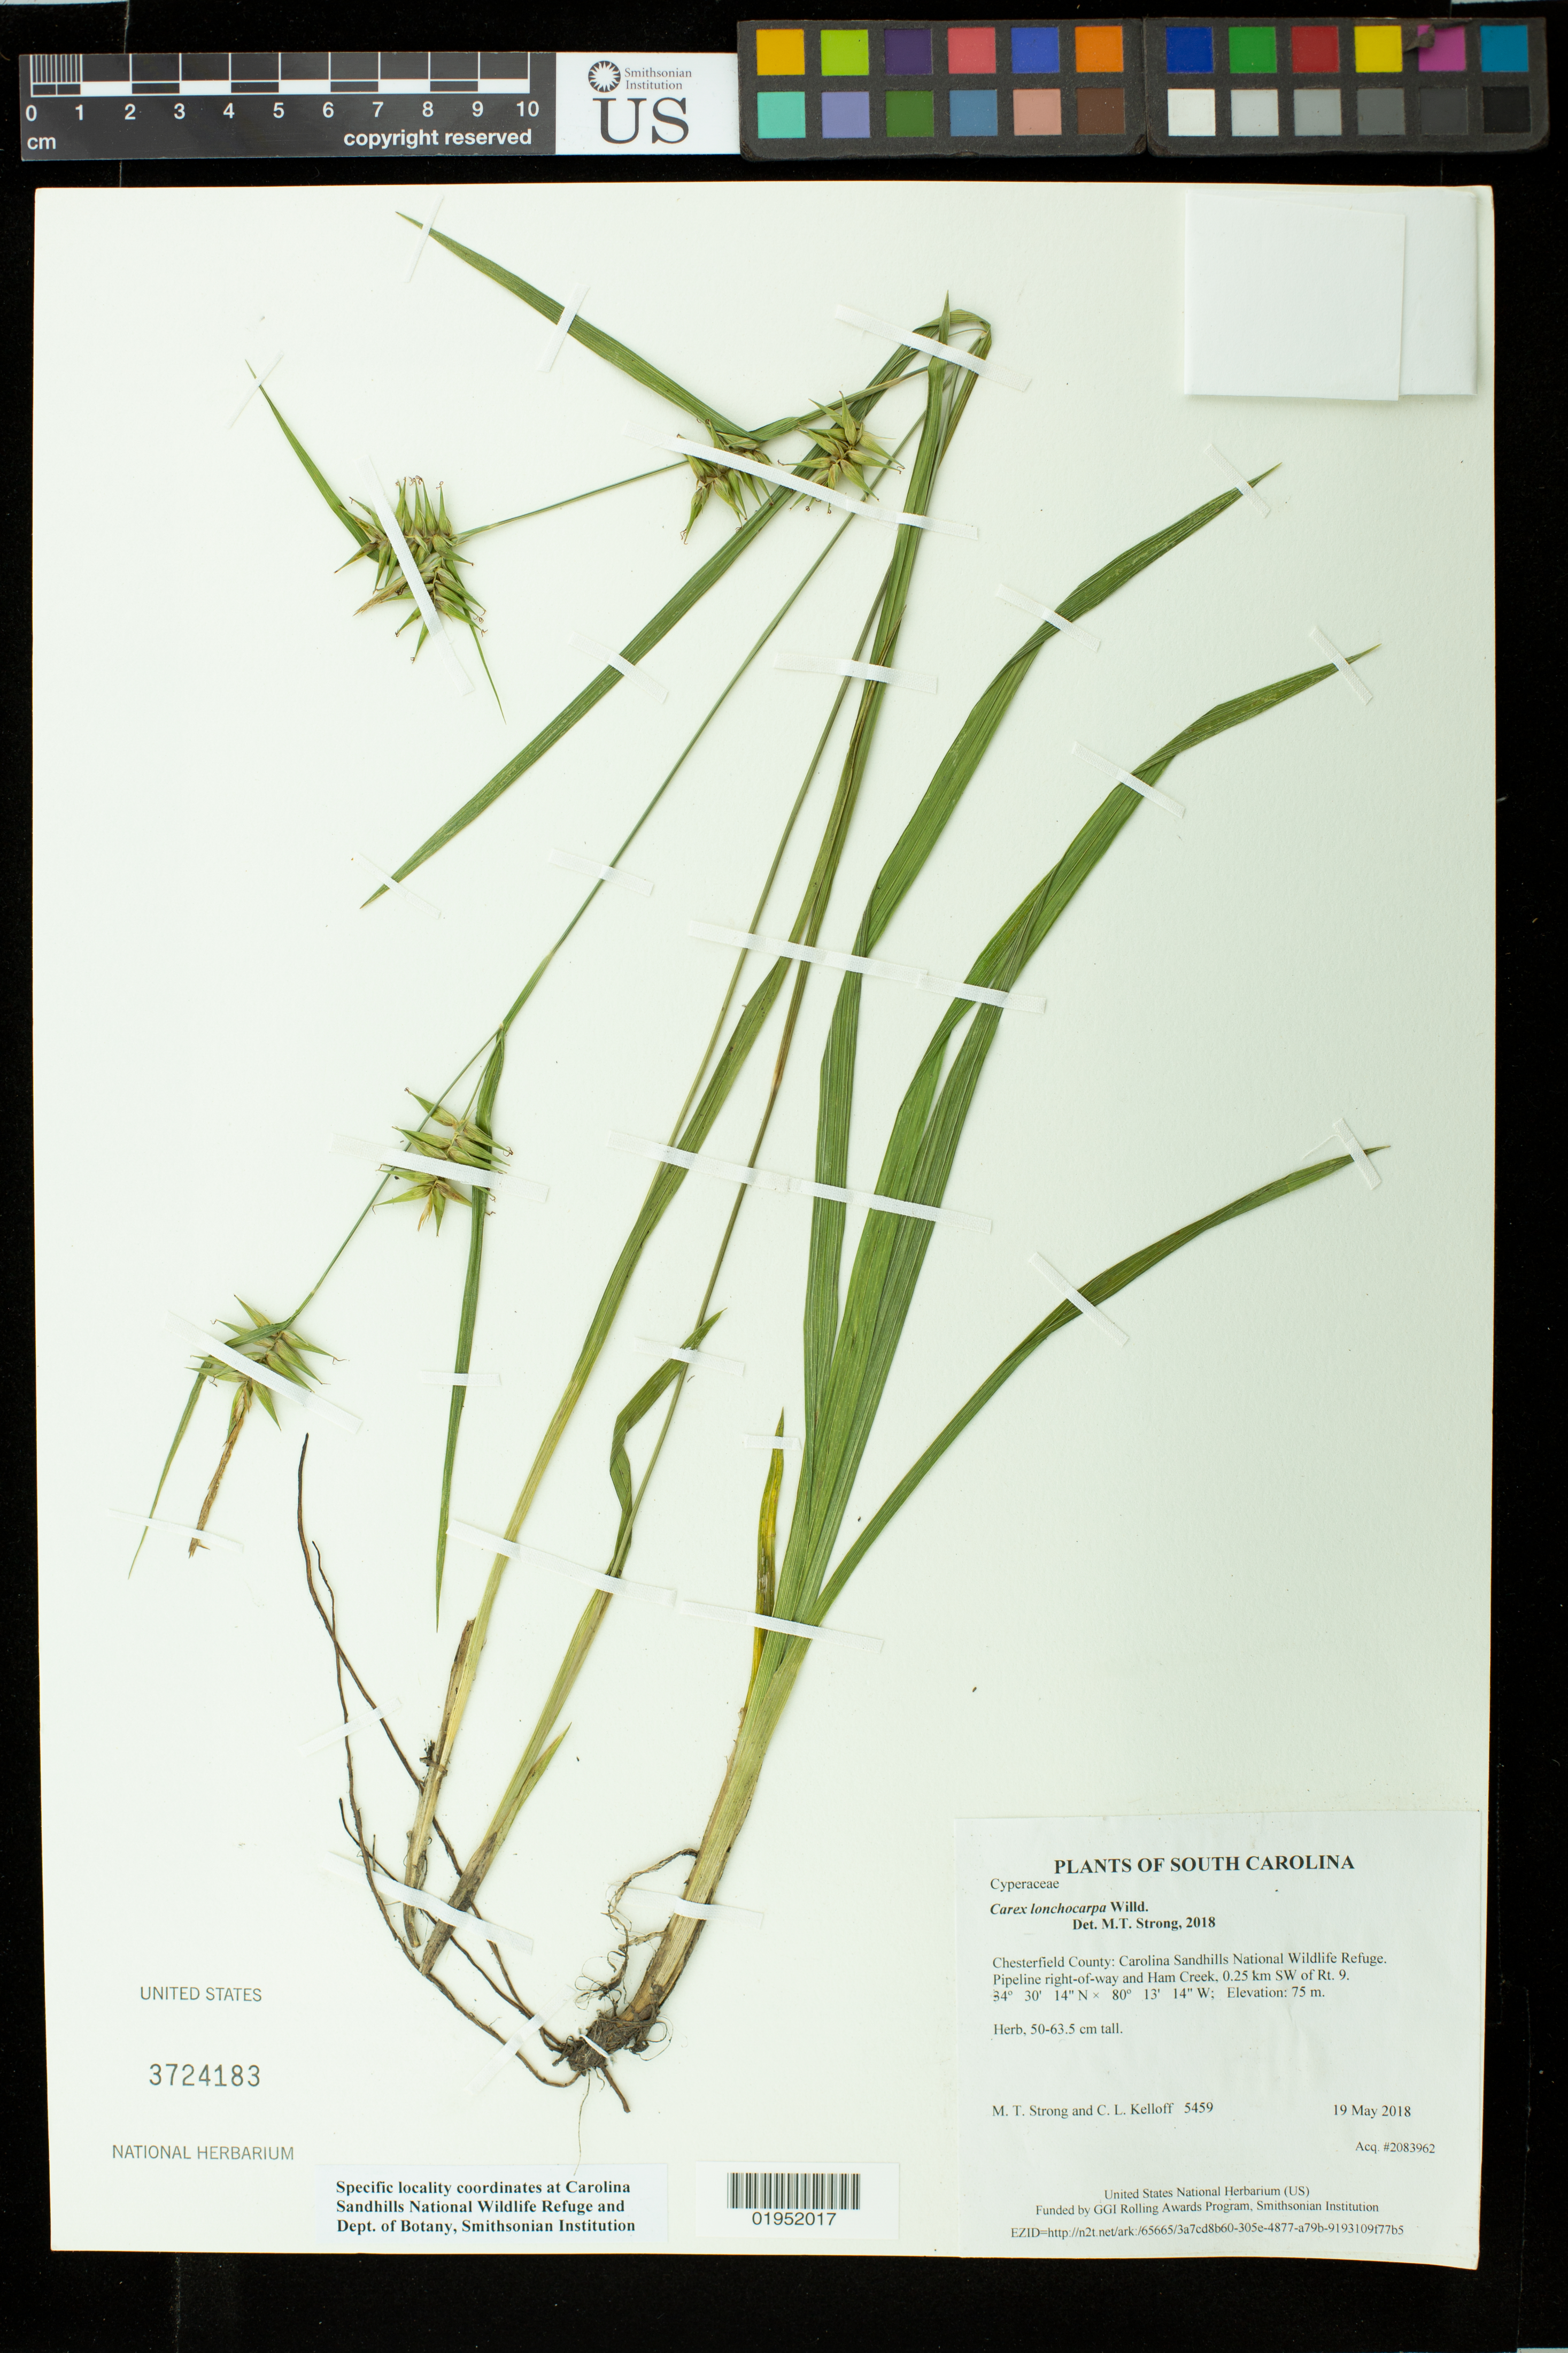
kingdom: Plantae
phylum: Tracheophyta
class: Liliopsida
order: Poales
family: Cyperaceae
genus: Carex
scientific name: Carex lonchocarpa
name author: Willd. ex Spreng.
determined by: Strong, Mark T., (BOT), Smithsonian Institution - National Museum of Natural History (UNITED STATES)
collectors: M. T. Strong & C. L. Kelloff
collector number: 5459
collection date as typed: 19 May 2018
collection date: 2018-05-19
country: United States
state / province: South Carolina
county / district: Chesterfield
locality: Carolina Sandhills National Wildlife Refuge. Pipeline right-of-way and Ham Creek, 0.25 km SW of Rt. 9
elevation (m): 75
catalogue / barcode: US 3724183